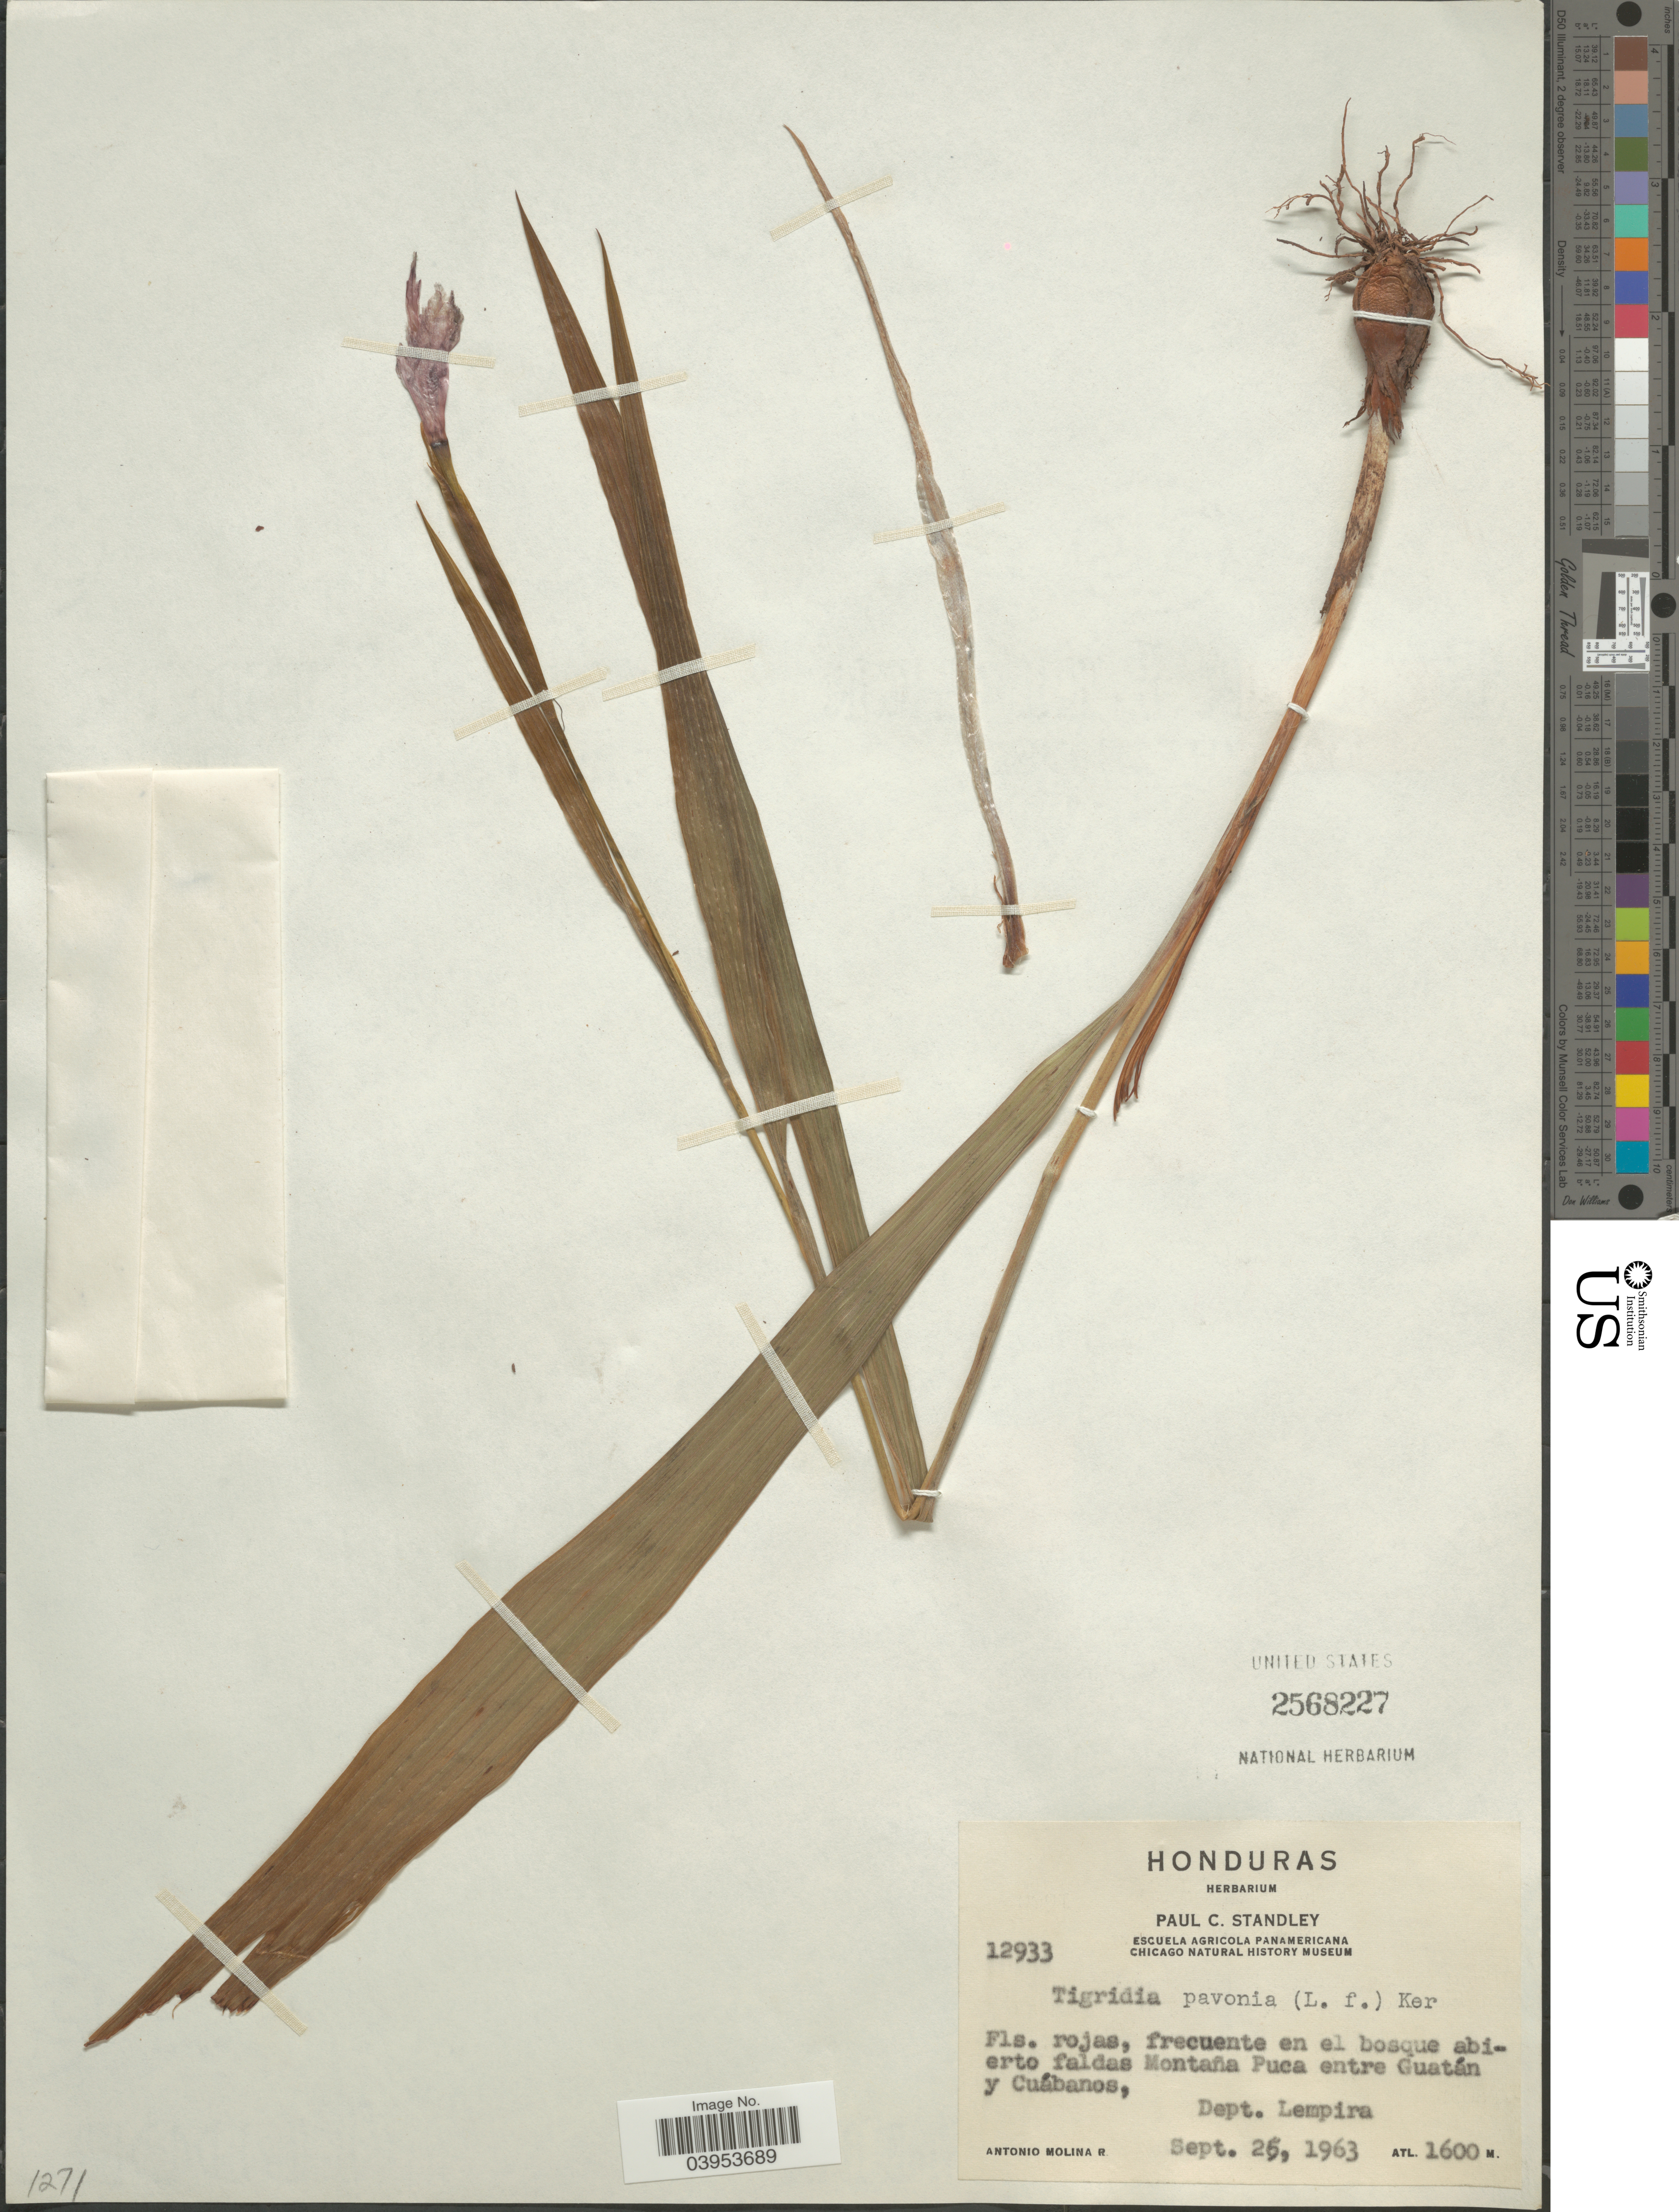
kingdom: Plantae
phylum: Tracheophyta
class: Liliopsida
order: Asparagales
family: Iridaceae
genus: Tigridia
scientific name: Tigridia pavonia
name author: (L. f.) DC.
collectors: A. Molina R.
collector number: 12933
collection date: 1963-09-26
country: Honduras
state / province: Lempira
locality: Frecuente en el bosque abierto faldas Montaña Puca entre Guatán y Cuábanos, Dept. Lempira.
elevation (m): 1600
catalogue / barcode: US 2568227